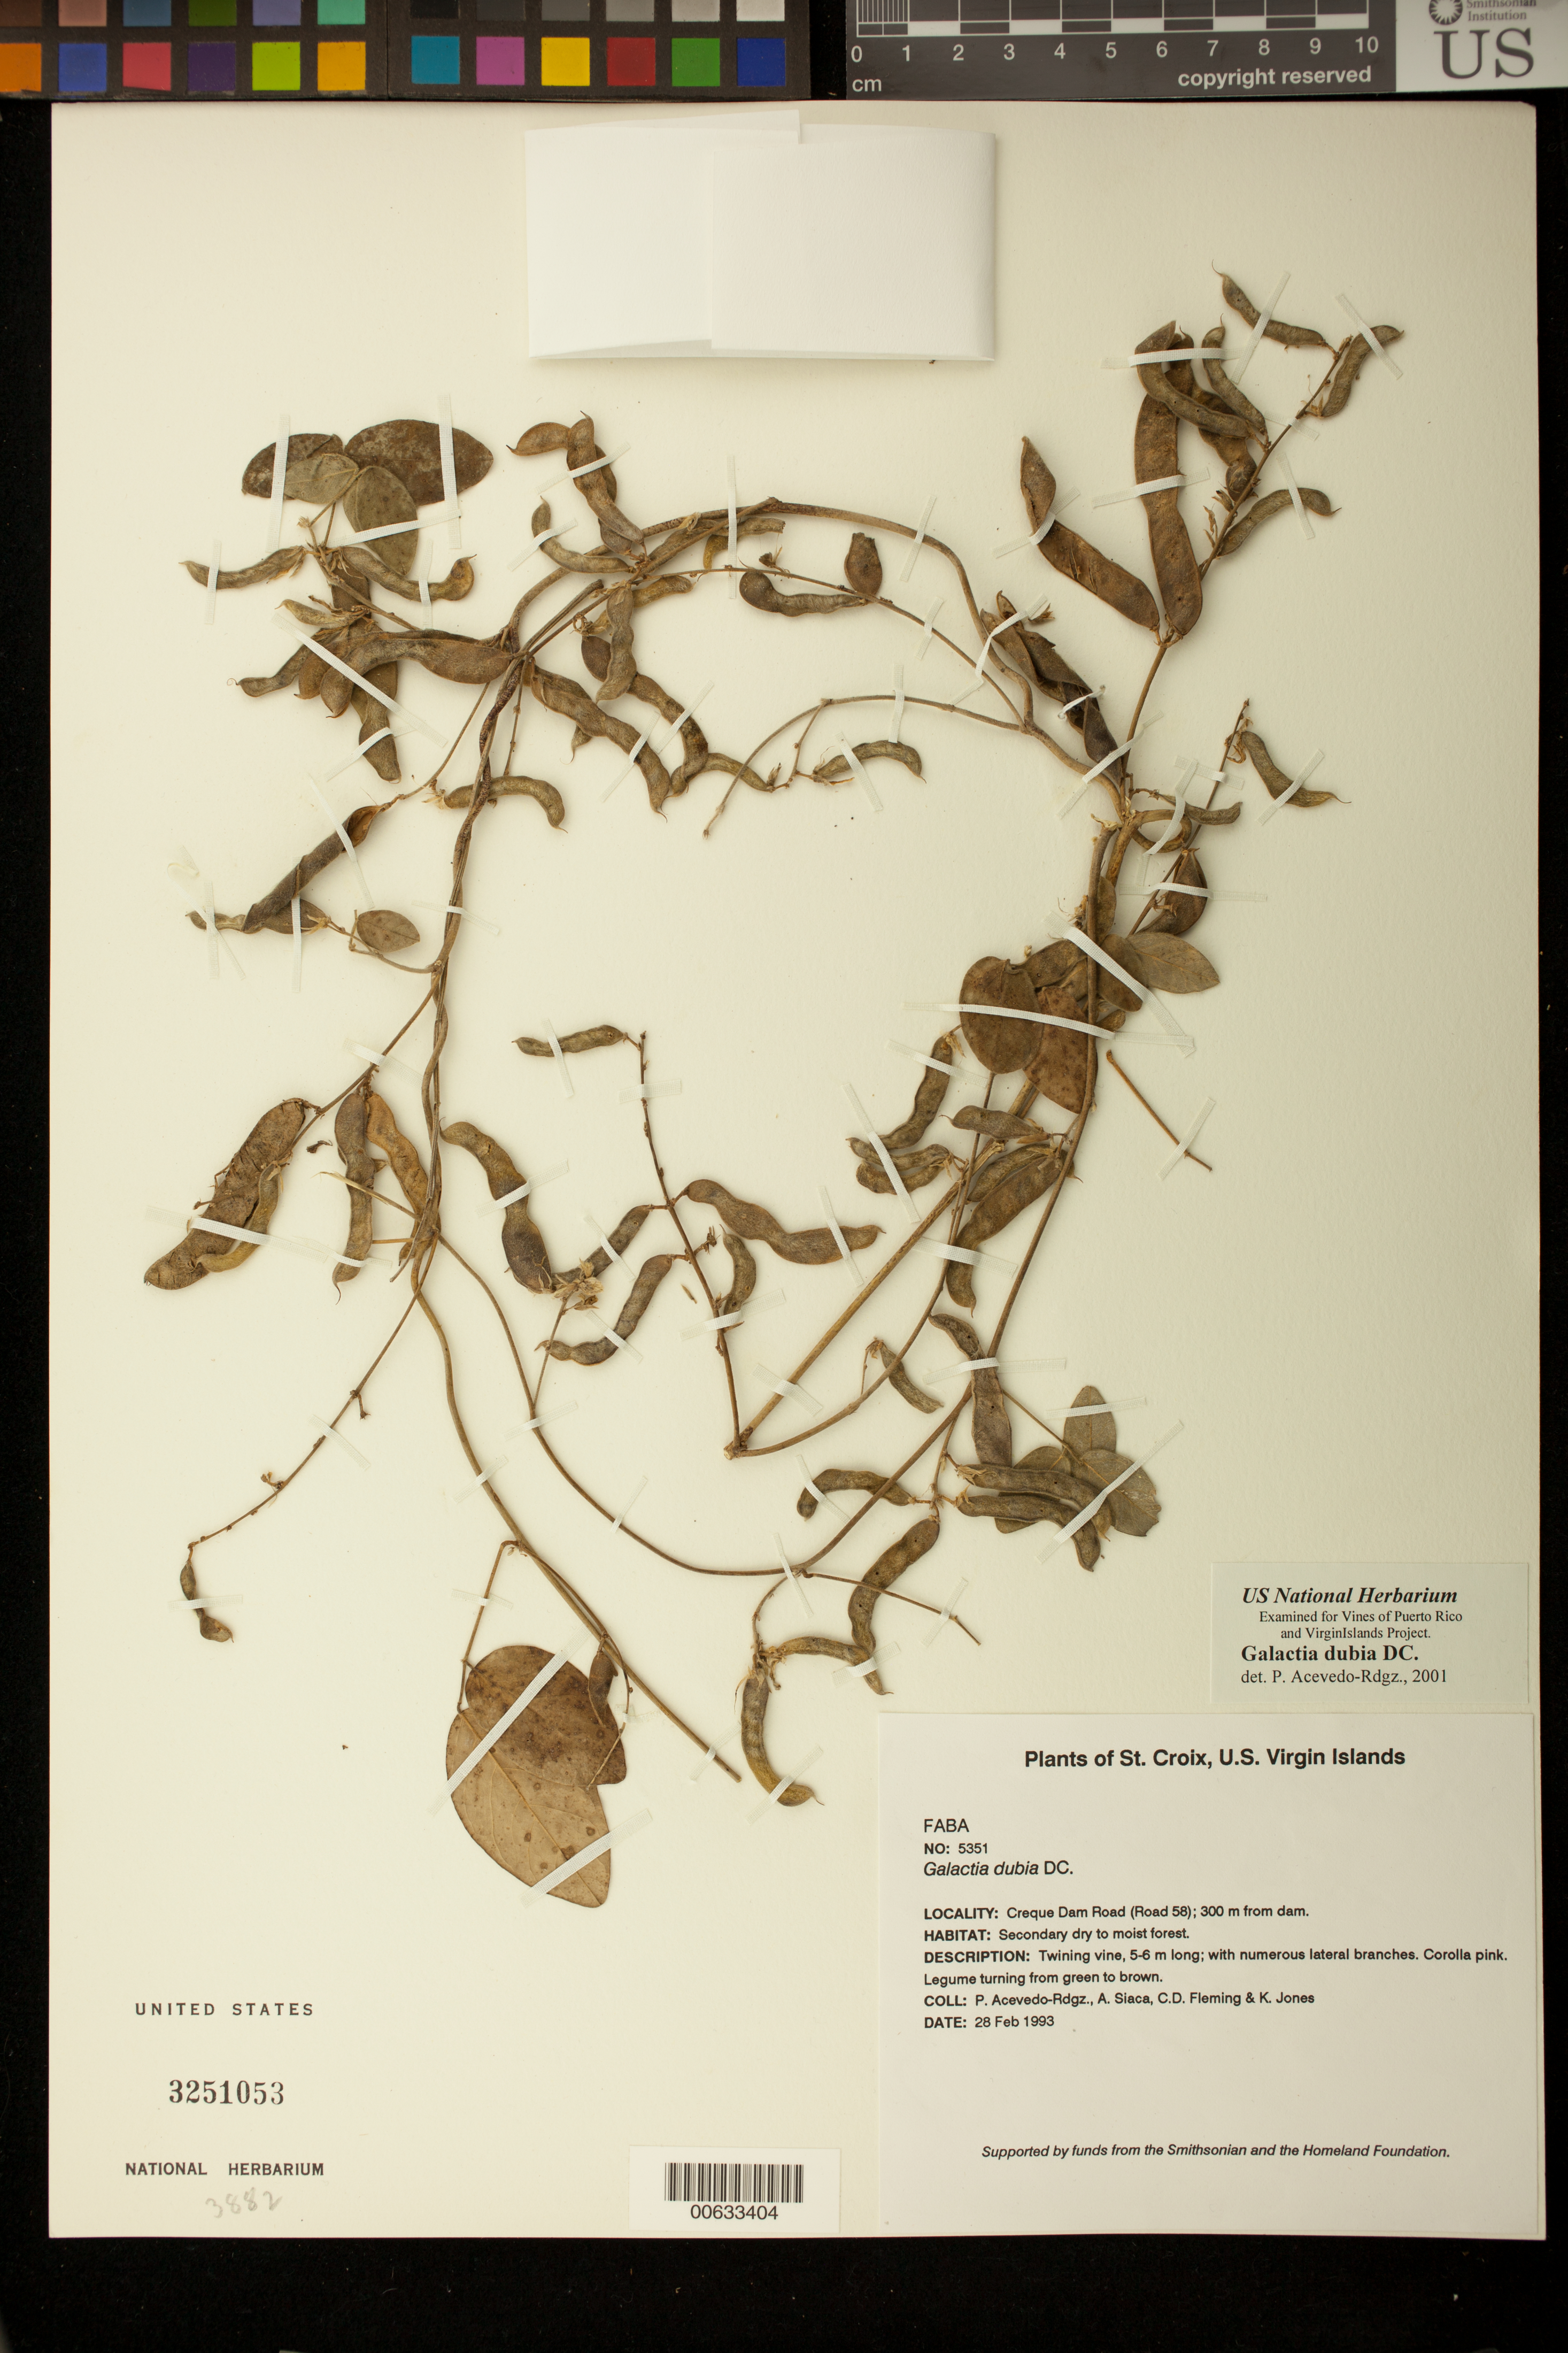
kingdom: Plantae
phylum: Tracheophyta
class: Magnoliopsida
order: Fabales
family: Fabaceae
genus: Galactia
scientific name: Galactia dubia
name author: DC.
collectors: P. Acevedo-Rodr., A. Siaca, C. Fleming & K. Jones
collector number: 5351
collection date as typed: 28 Feb 1993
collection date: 1993-02-28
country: U.S. Virgin Islands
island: St. Croix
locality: Creque Dam Road (Road 58); 300 m from dam.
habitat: Secondary dry to moist forest.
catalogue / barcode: US 3251053